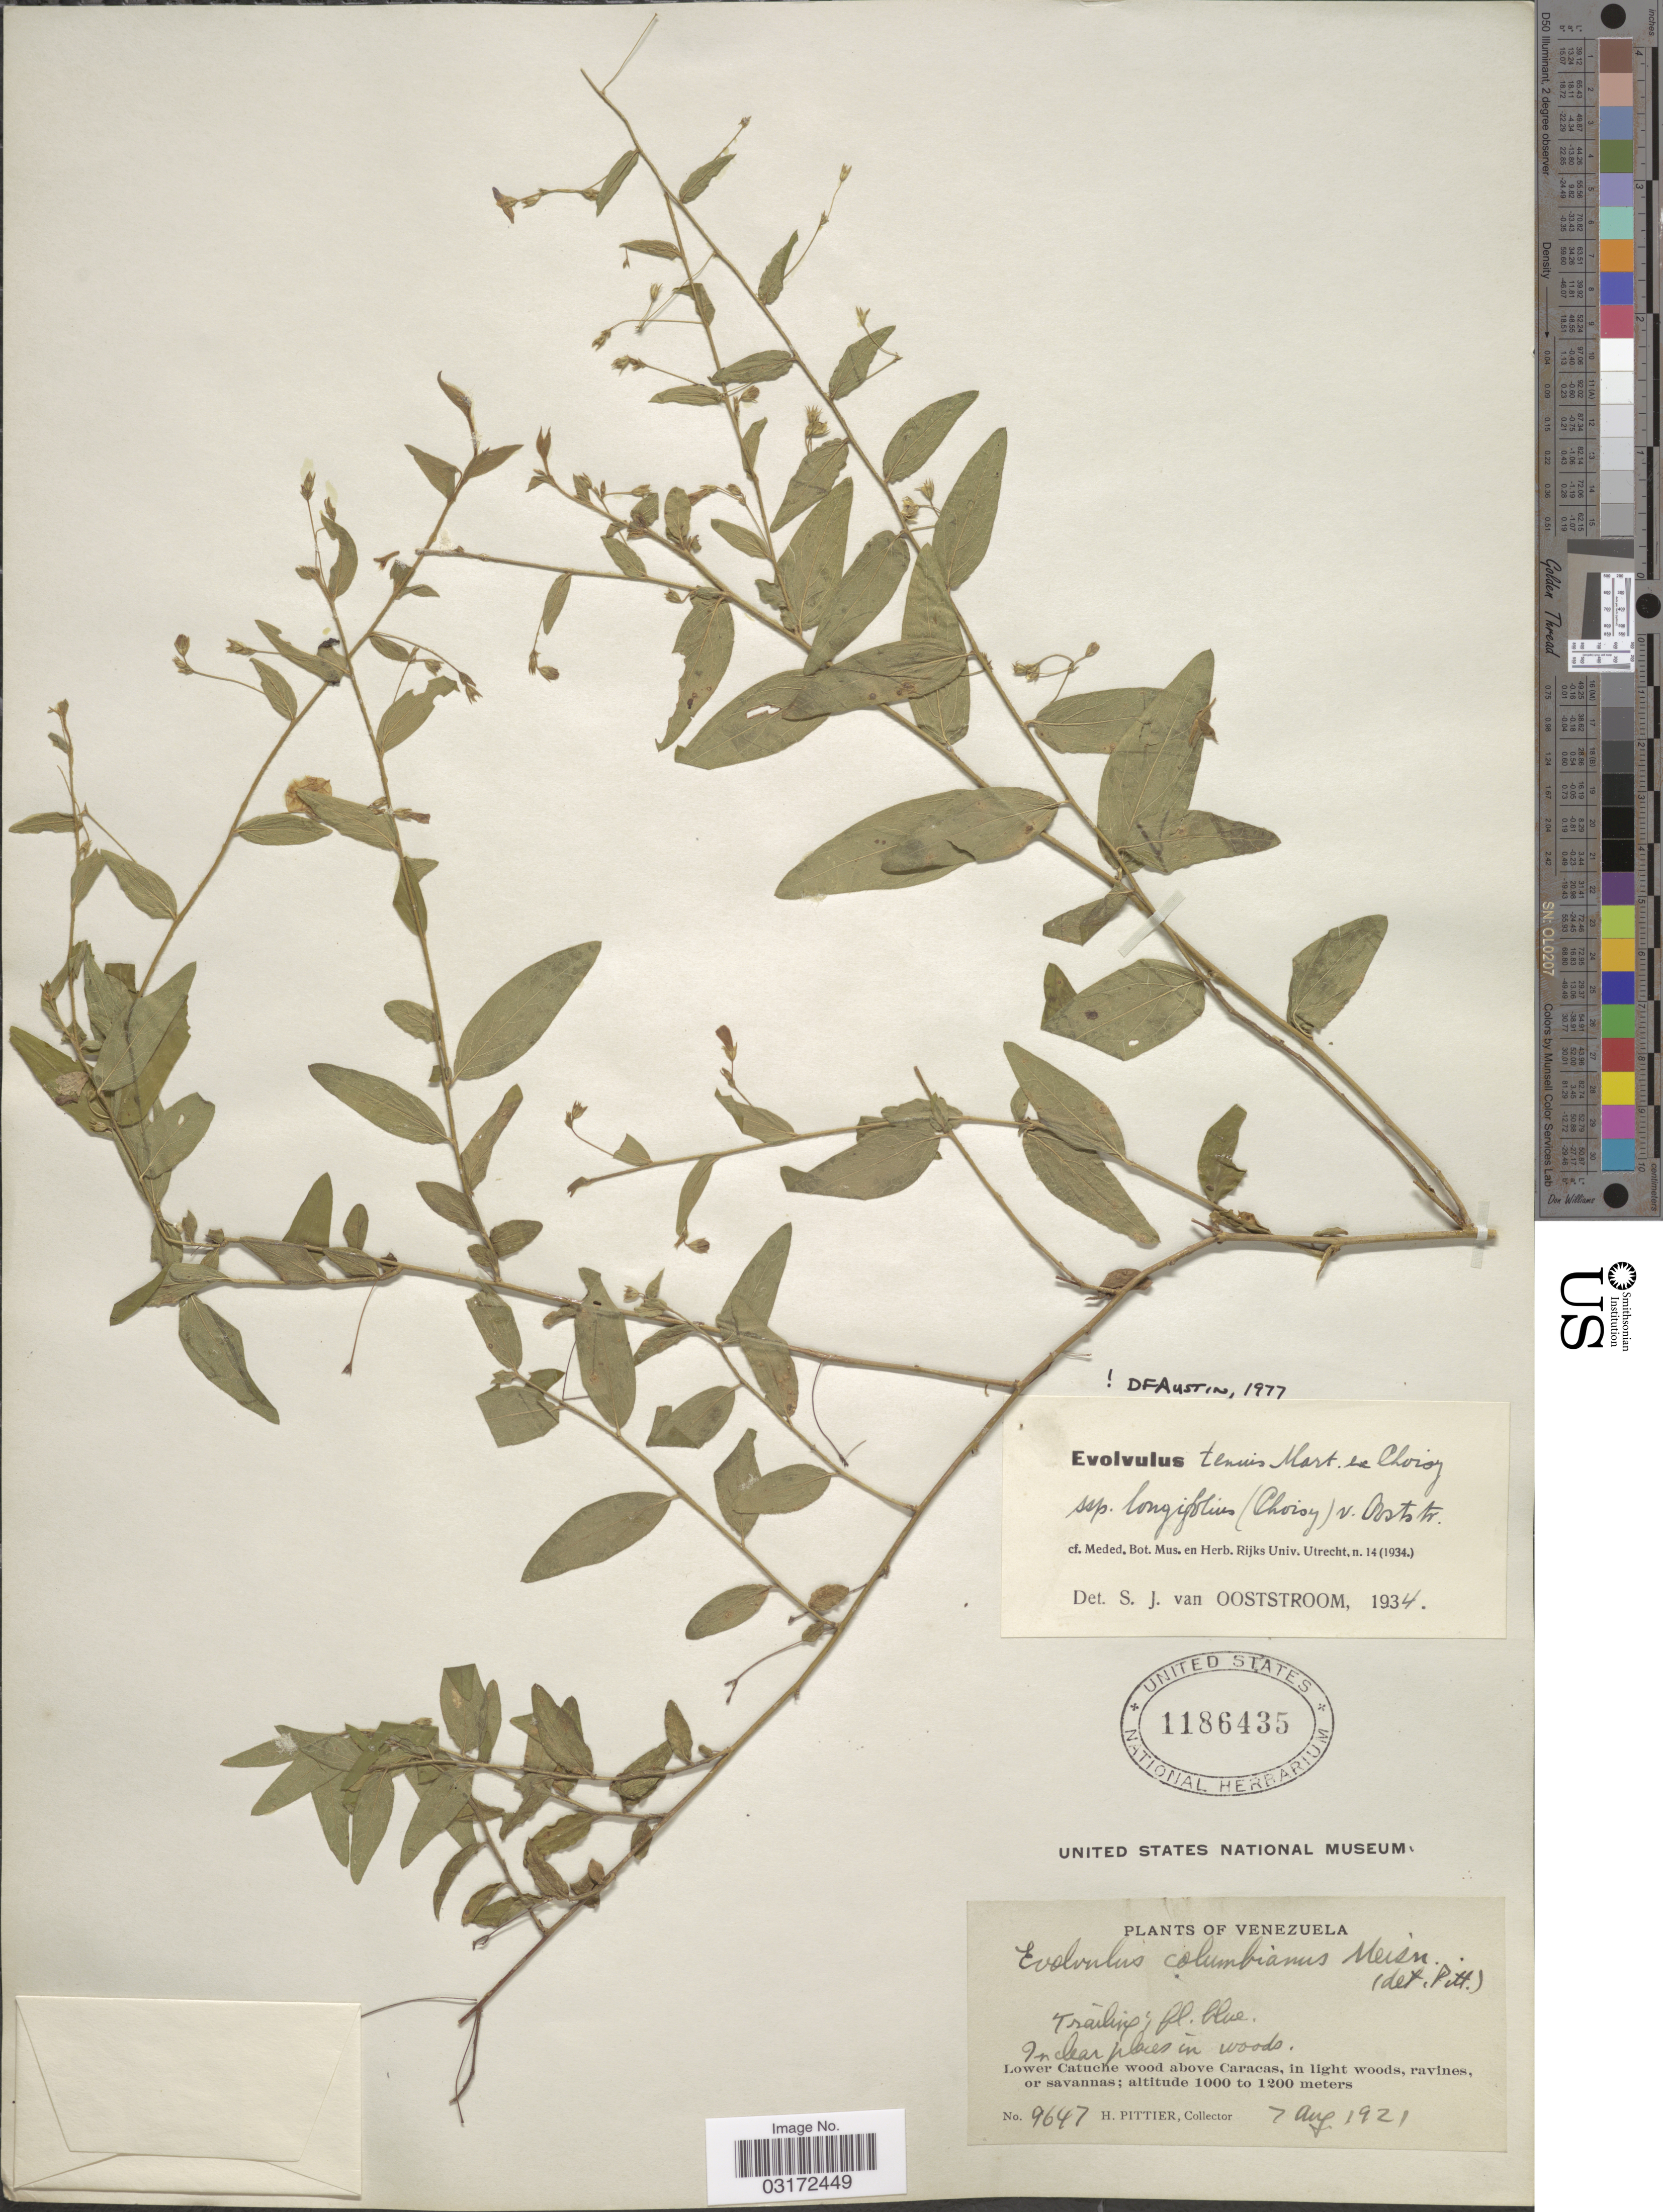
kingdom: Plantae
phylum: Tracheophyta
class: Magnoliopsida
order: Solanales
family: Convolvulaceae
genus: Evolvulus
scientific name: Evolvulus tenuis subsp. longifolius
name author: Mart. ex Choisy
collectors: H. F. Pittier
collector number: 9647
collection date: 1921-08-07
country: Venezuela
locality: Lower Catuche wood above Caracas.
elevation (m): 1000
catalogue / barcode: US 1186435